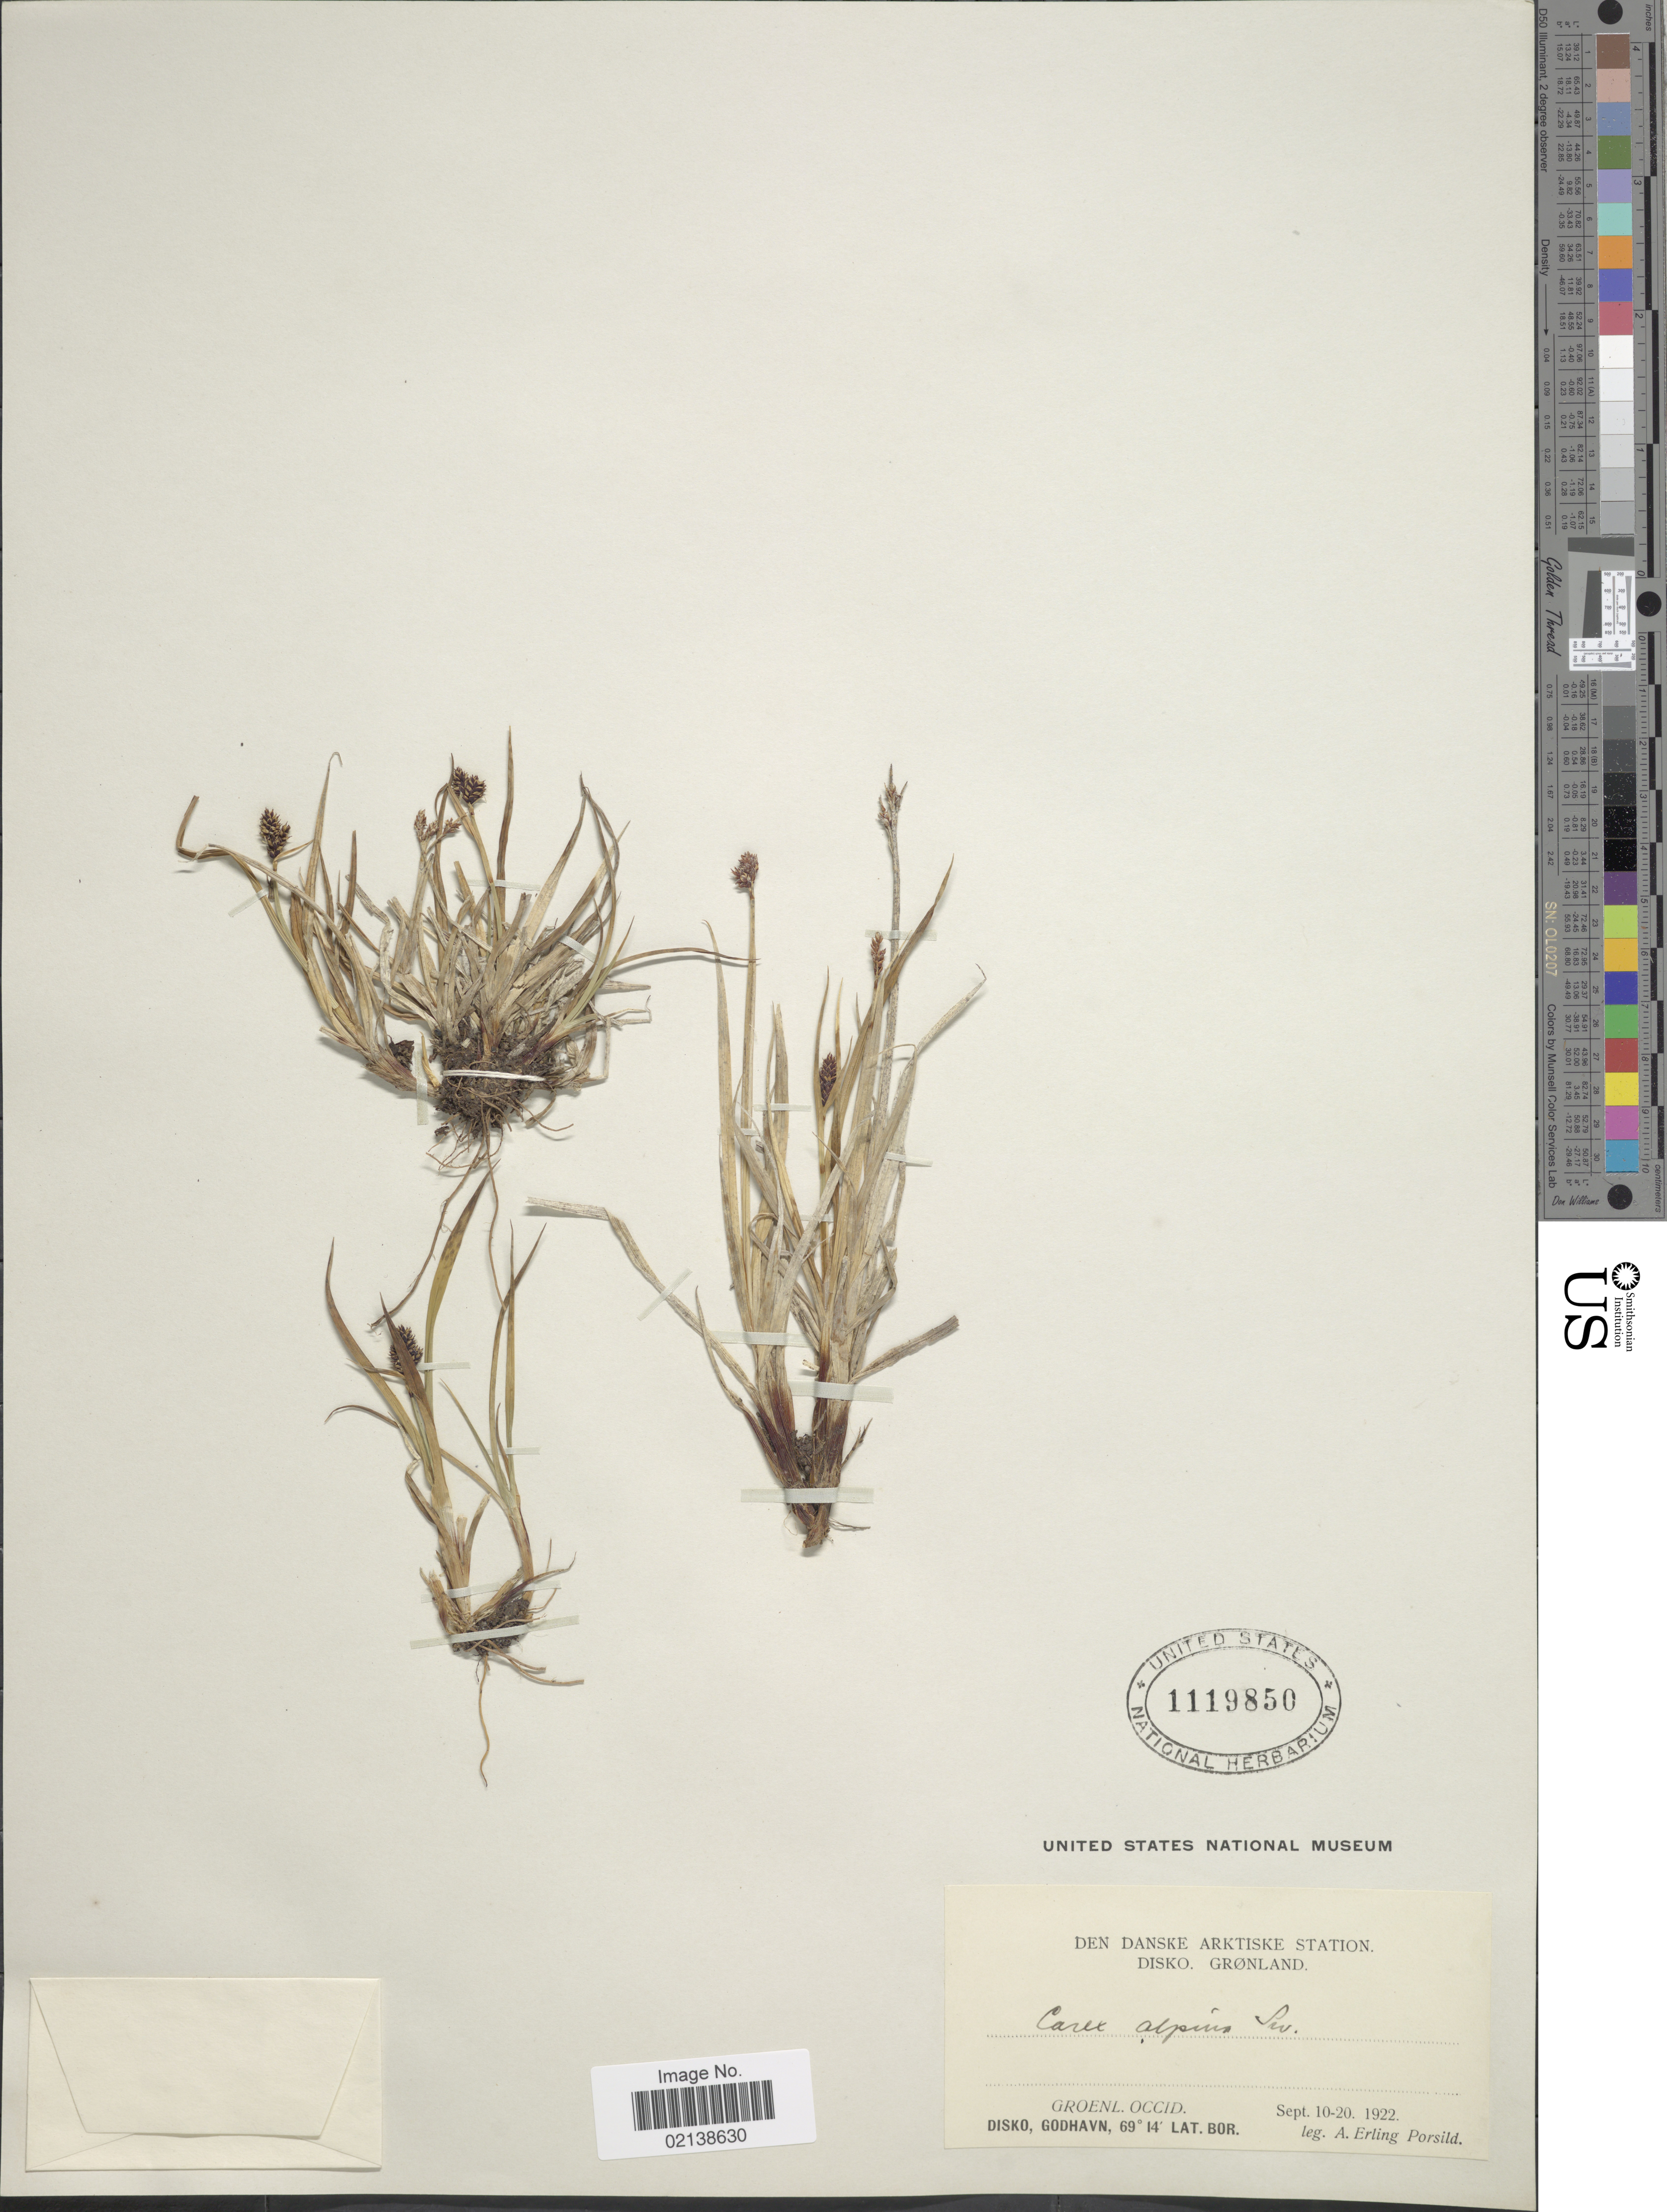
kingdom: Plantae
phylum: Tracheophyta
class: Liliopsida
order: Poales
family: Cyperaceae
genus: Carex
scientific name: Carex norvegica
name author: Retz.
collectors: A. E. Porsild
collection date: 1922-09-10/1922-09-20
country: Greenland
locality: Den Danske Arktiske Station, Disko, Grønland, Groenl. Occid., Disko, Godhaven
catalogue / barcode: US 1119850